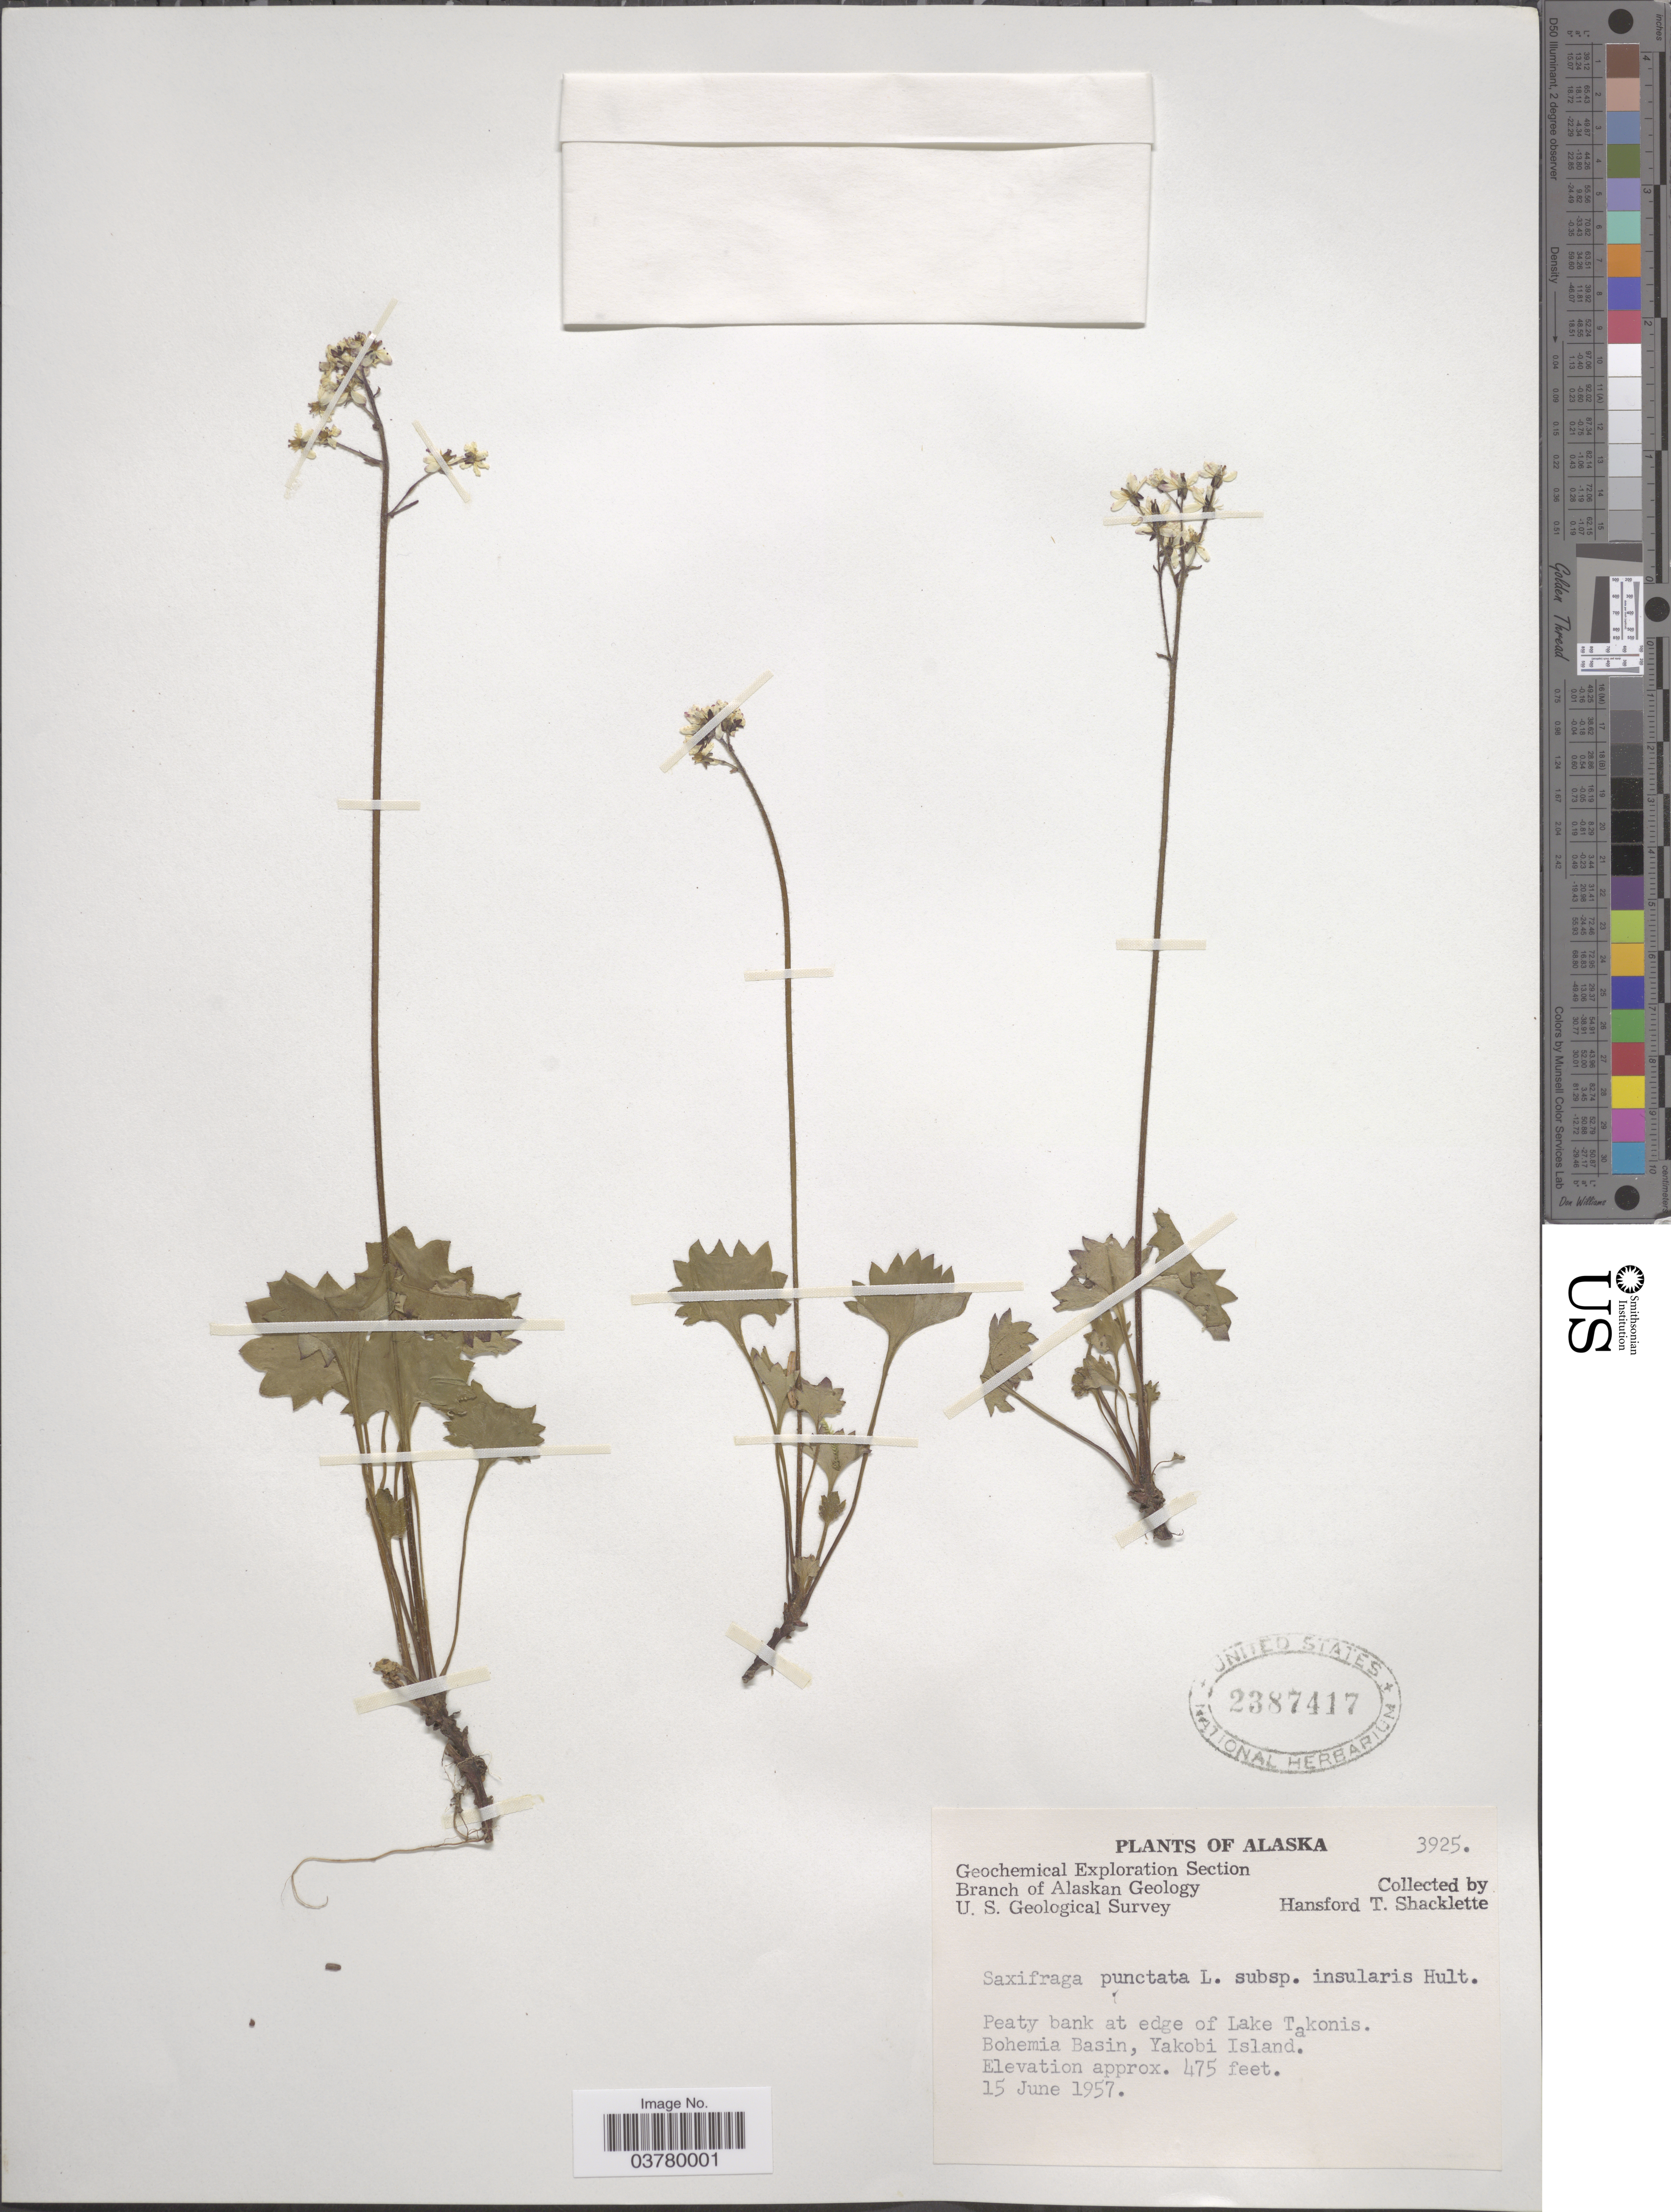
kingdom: Plantae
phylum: Tracheophyta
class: Magnoliopsida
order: Saxifragales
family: Saxifragaceae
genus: Micranthes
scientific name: Micranthes nelsoniana var. insularis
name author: (Hultén) Gornall & H. Ohba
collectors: H. Shacklette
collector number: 3925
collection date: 1957-06-15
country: United States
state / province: Alaska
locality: Peaty bank at edge of Lake Takonis. Bohemia Basin, Yakobi Island.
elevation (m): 145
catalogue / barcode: US 2387417